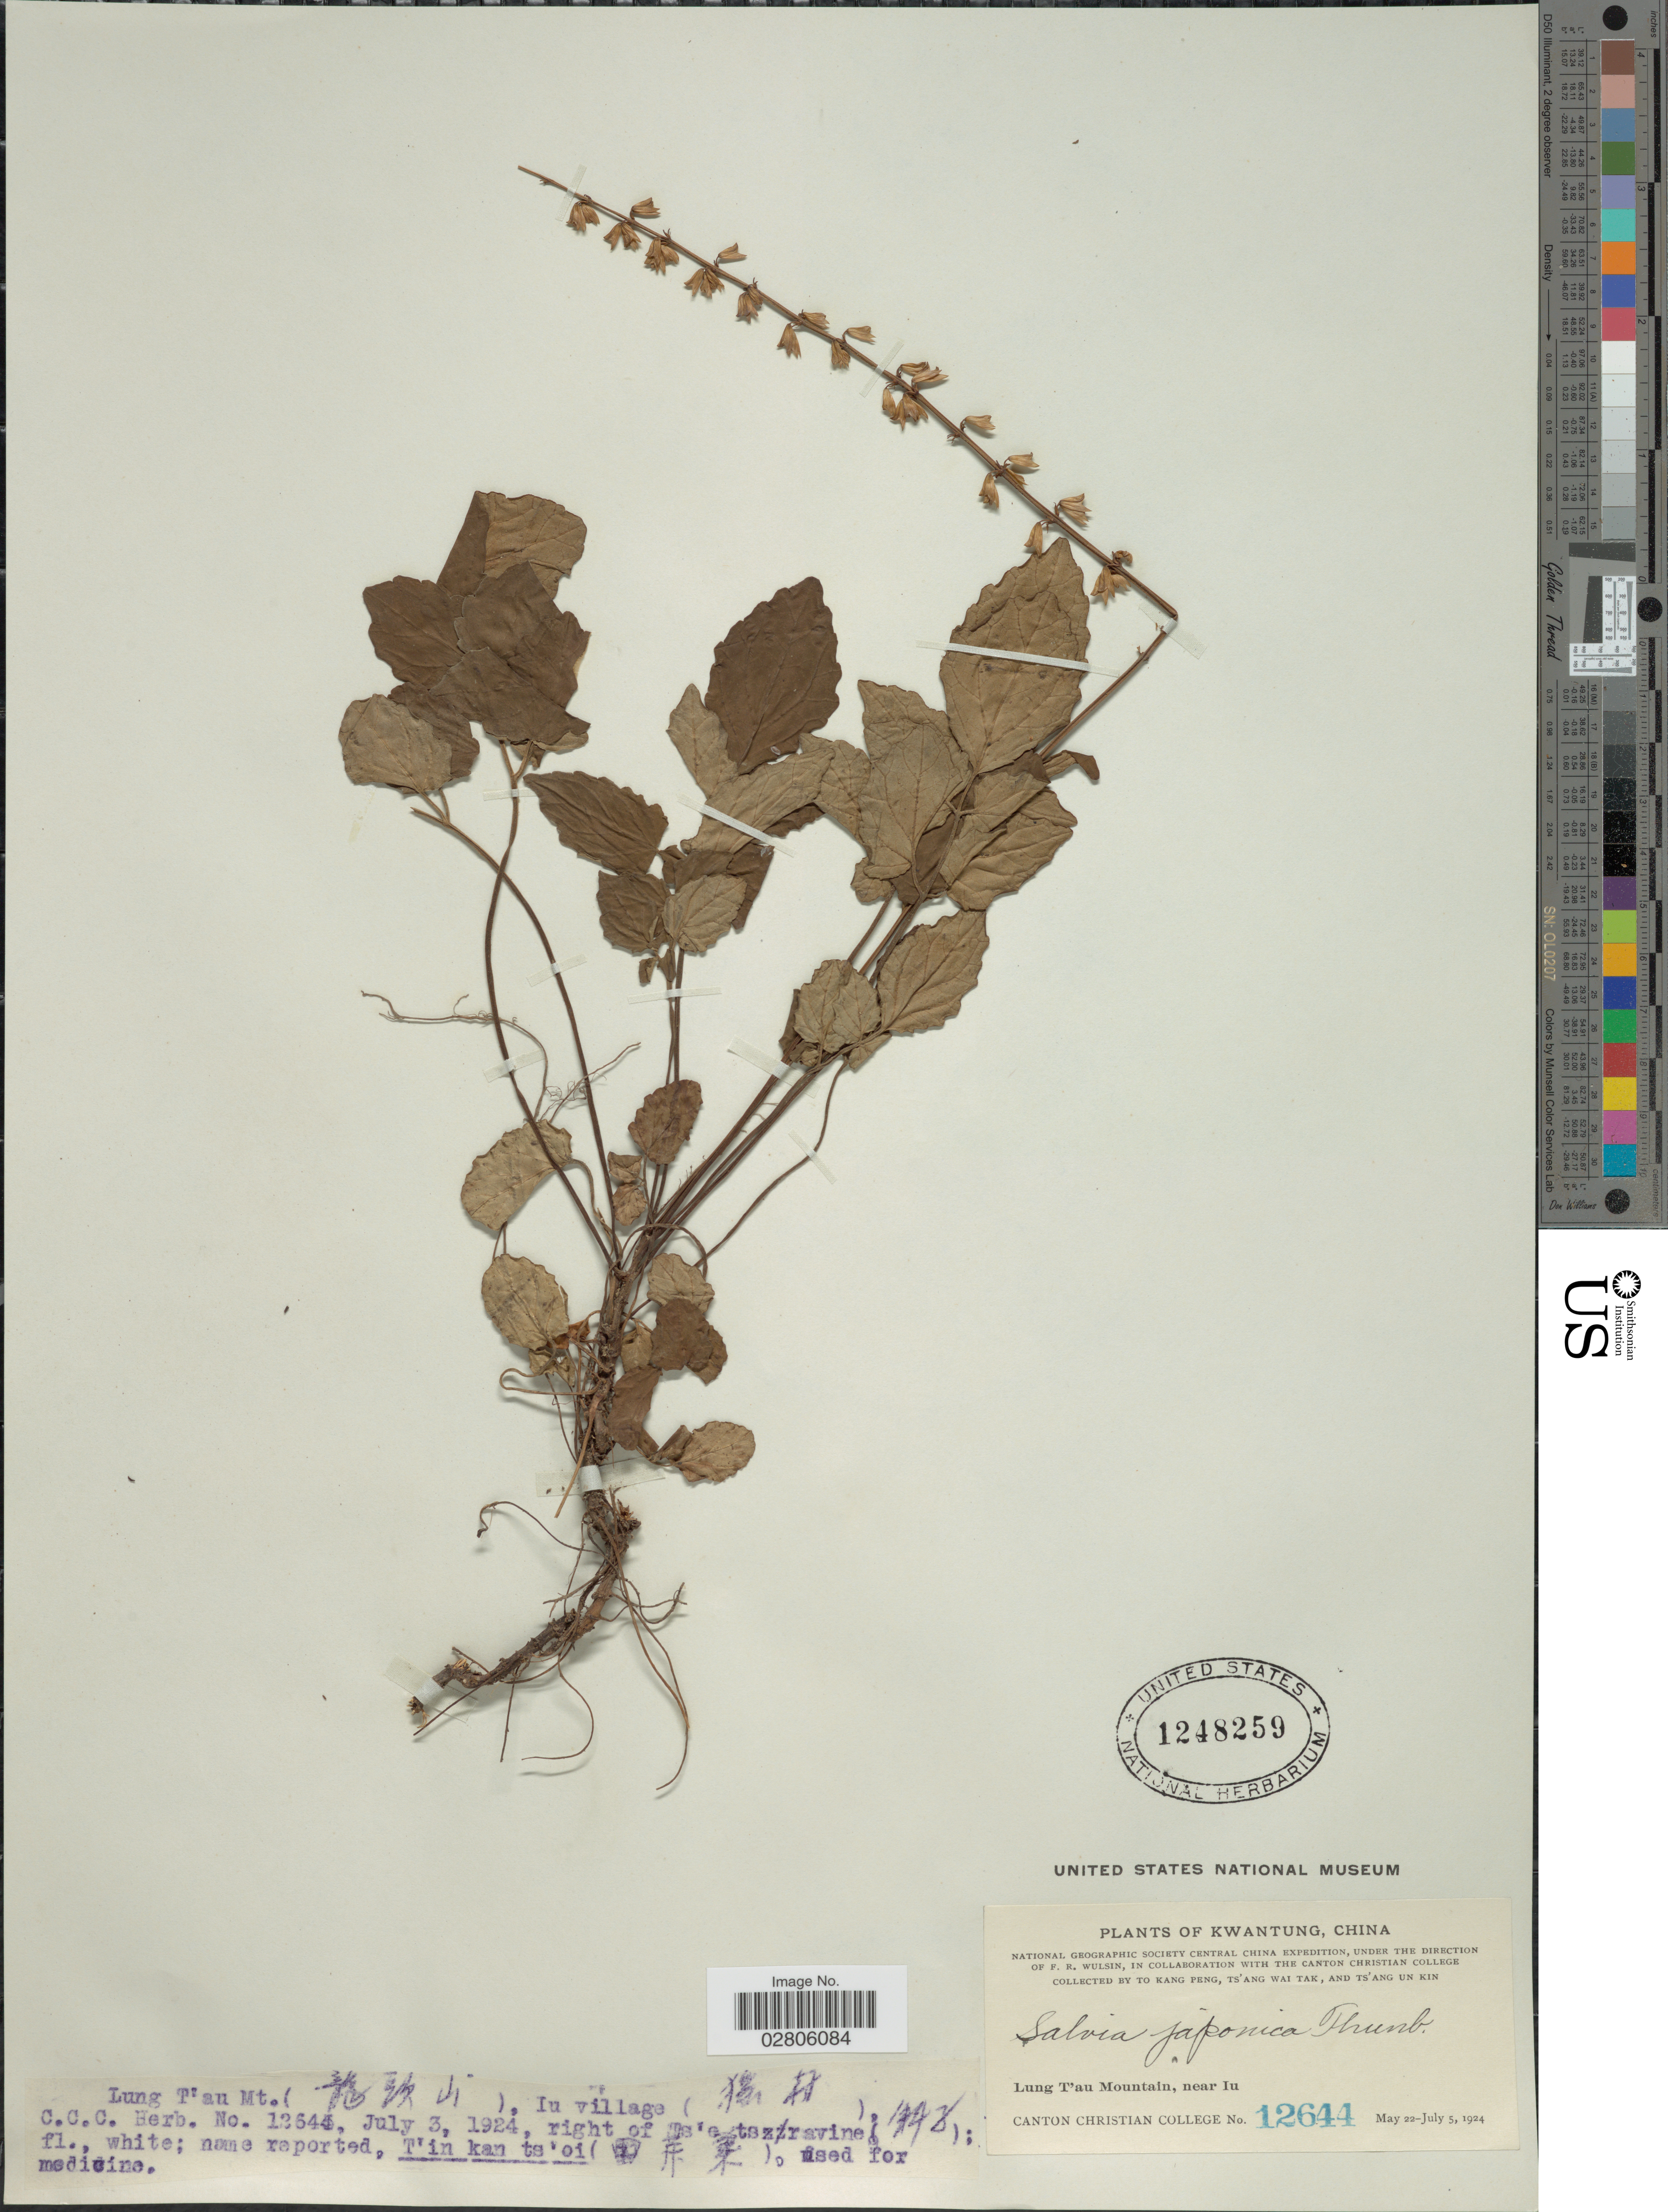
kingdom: Plantae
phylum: Tracheophyta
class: Magnoliopsida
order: Lamiales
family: Lamiaceae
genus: Salvia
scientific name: Salvia japonica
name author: Thunb.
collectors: K. Peng, W. T. Tsang & U. K. Tsang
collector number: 12644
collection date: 1924-07-03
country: China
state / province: Guangdong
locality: Kwangtung, Lung T'au Mountain, near Iu village, right of Tsé tsz ravine.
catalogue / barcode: US 1248259